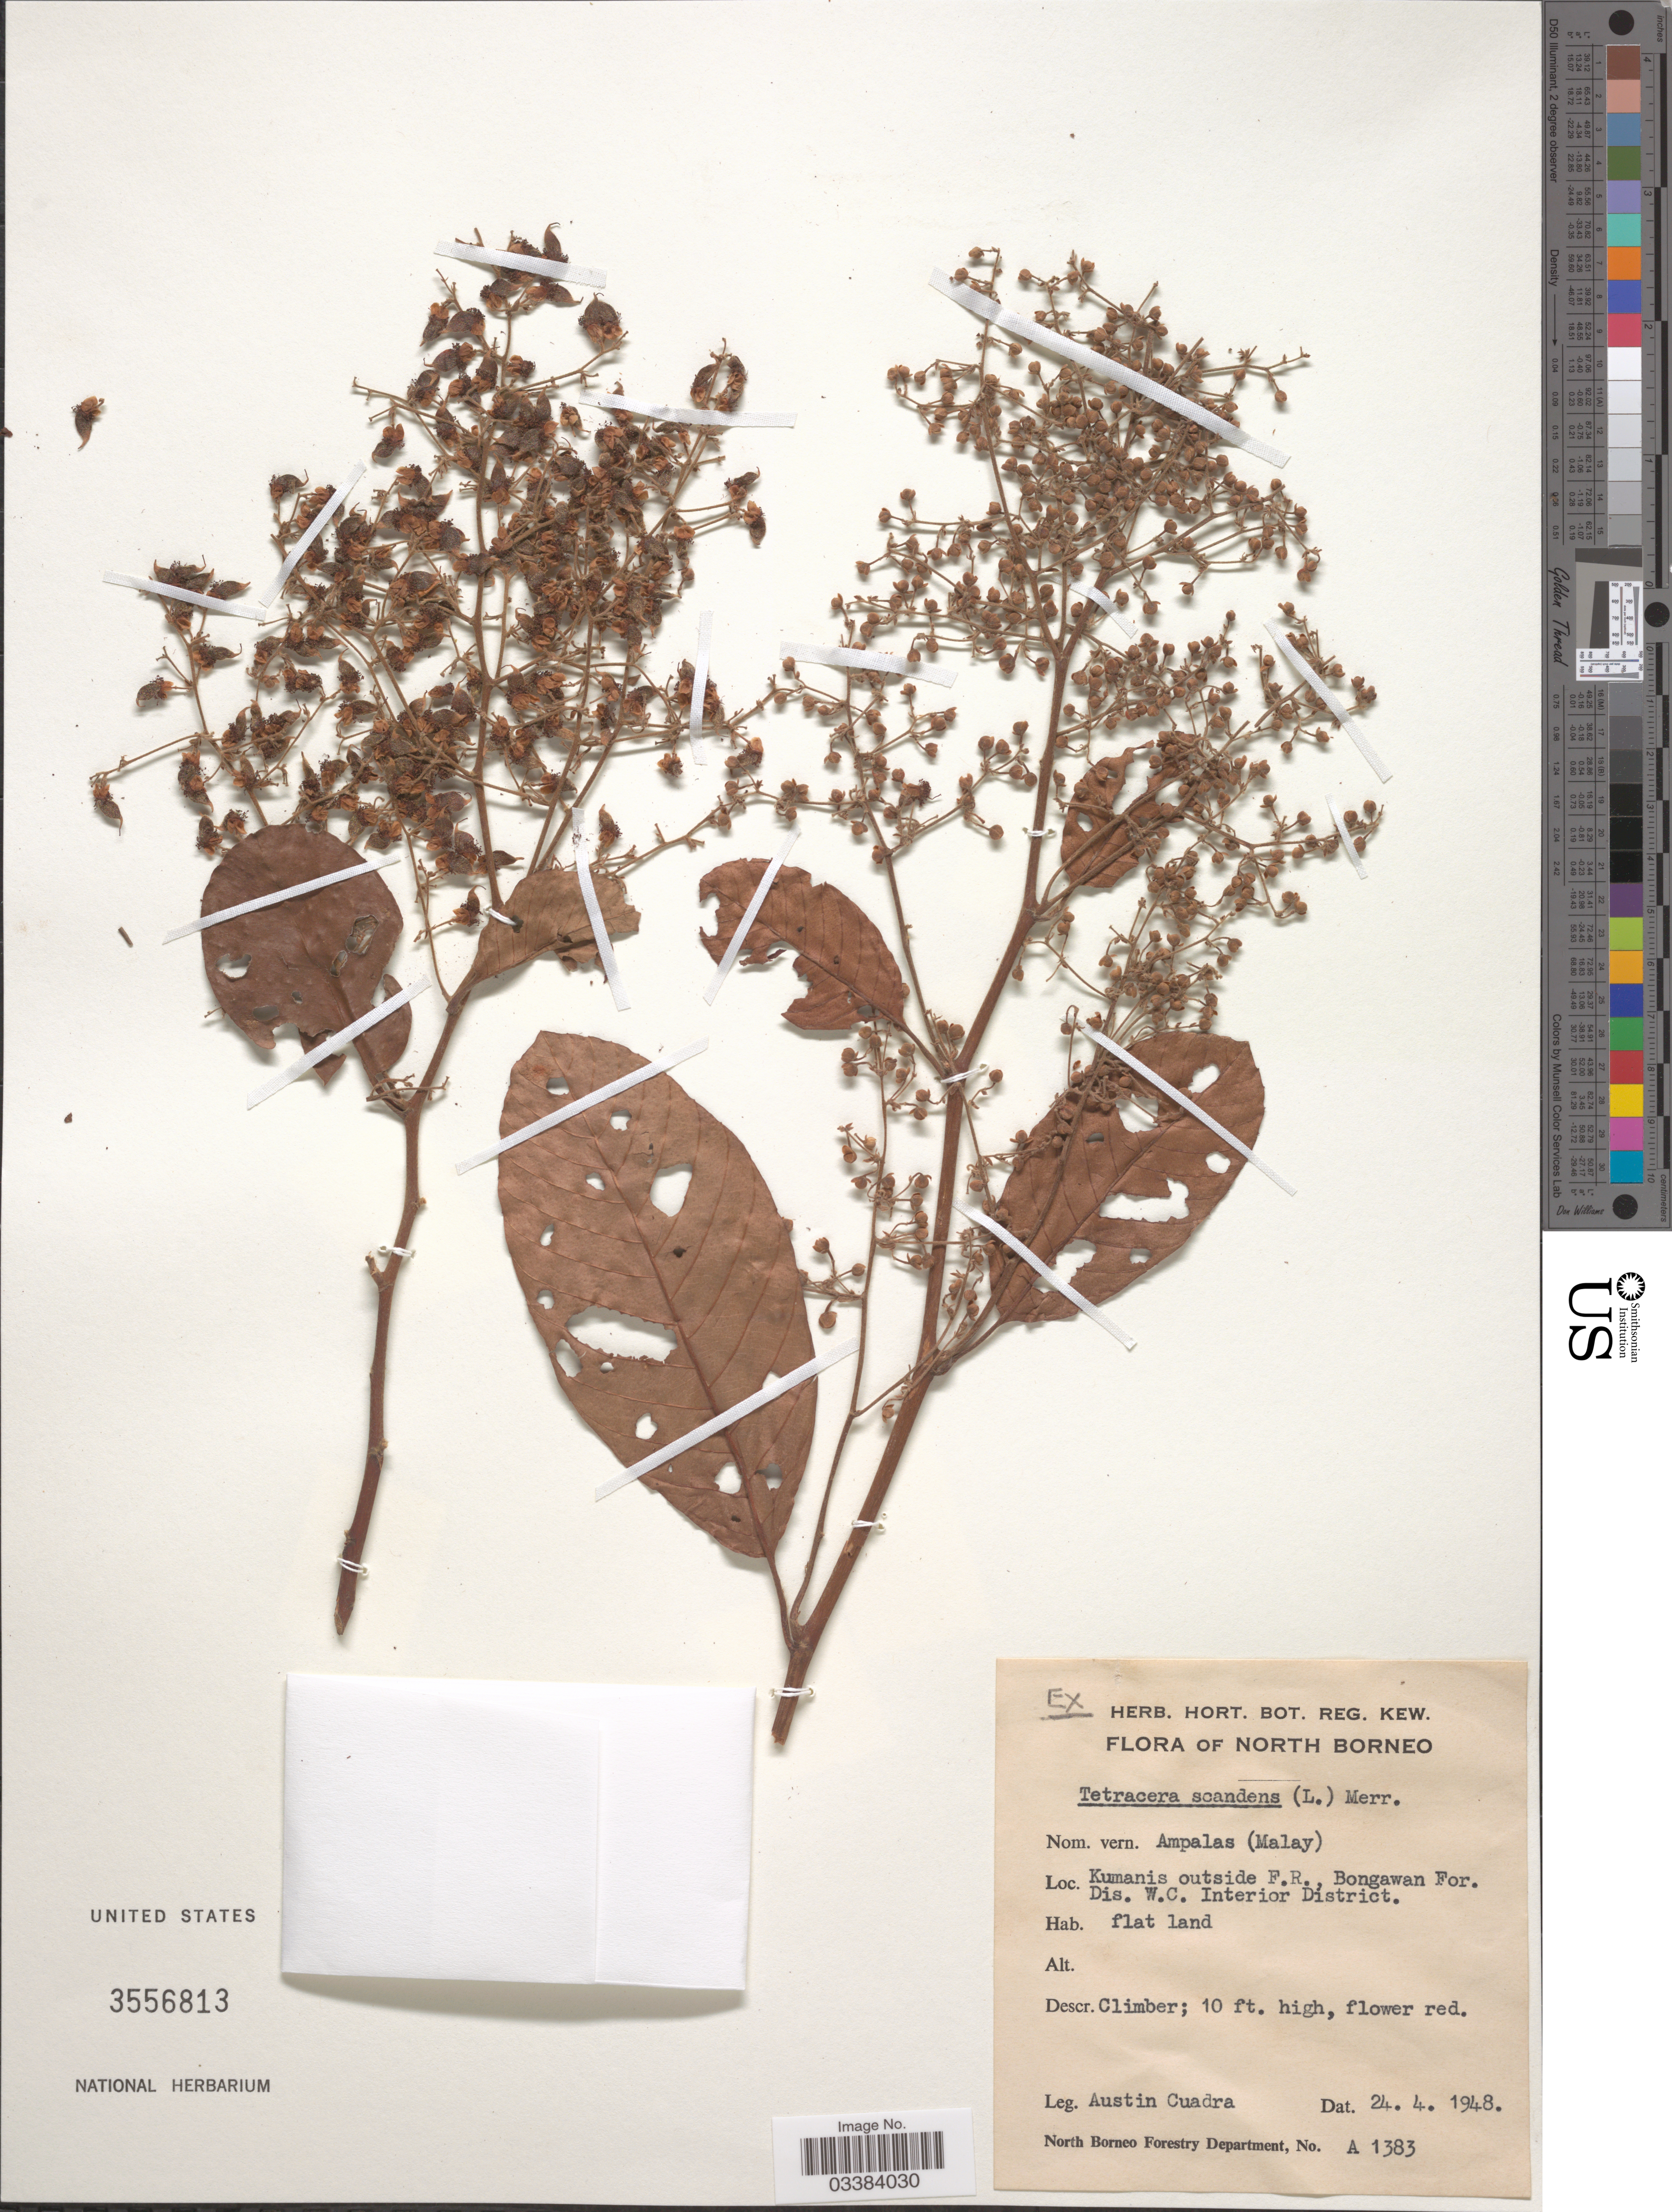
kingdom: Plantae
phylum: Tracheophyta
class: Magnoliopsida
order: Dilleniales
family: Dilleniaceae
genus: Tetracera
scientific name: Tetracera scandens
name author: (L.) Merr.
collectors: A. Cuadra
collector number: A 1383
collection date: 1948-04-24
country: Malaysia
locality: North Borneo. Kumanis outside F.R., Bongawan For. Dis. W.C. Interior District.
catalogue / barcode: US 3556813